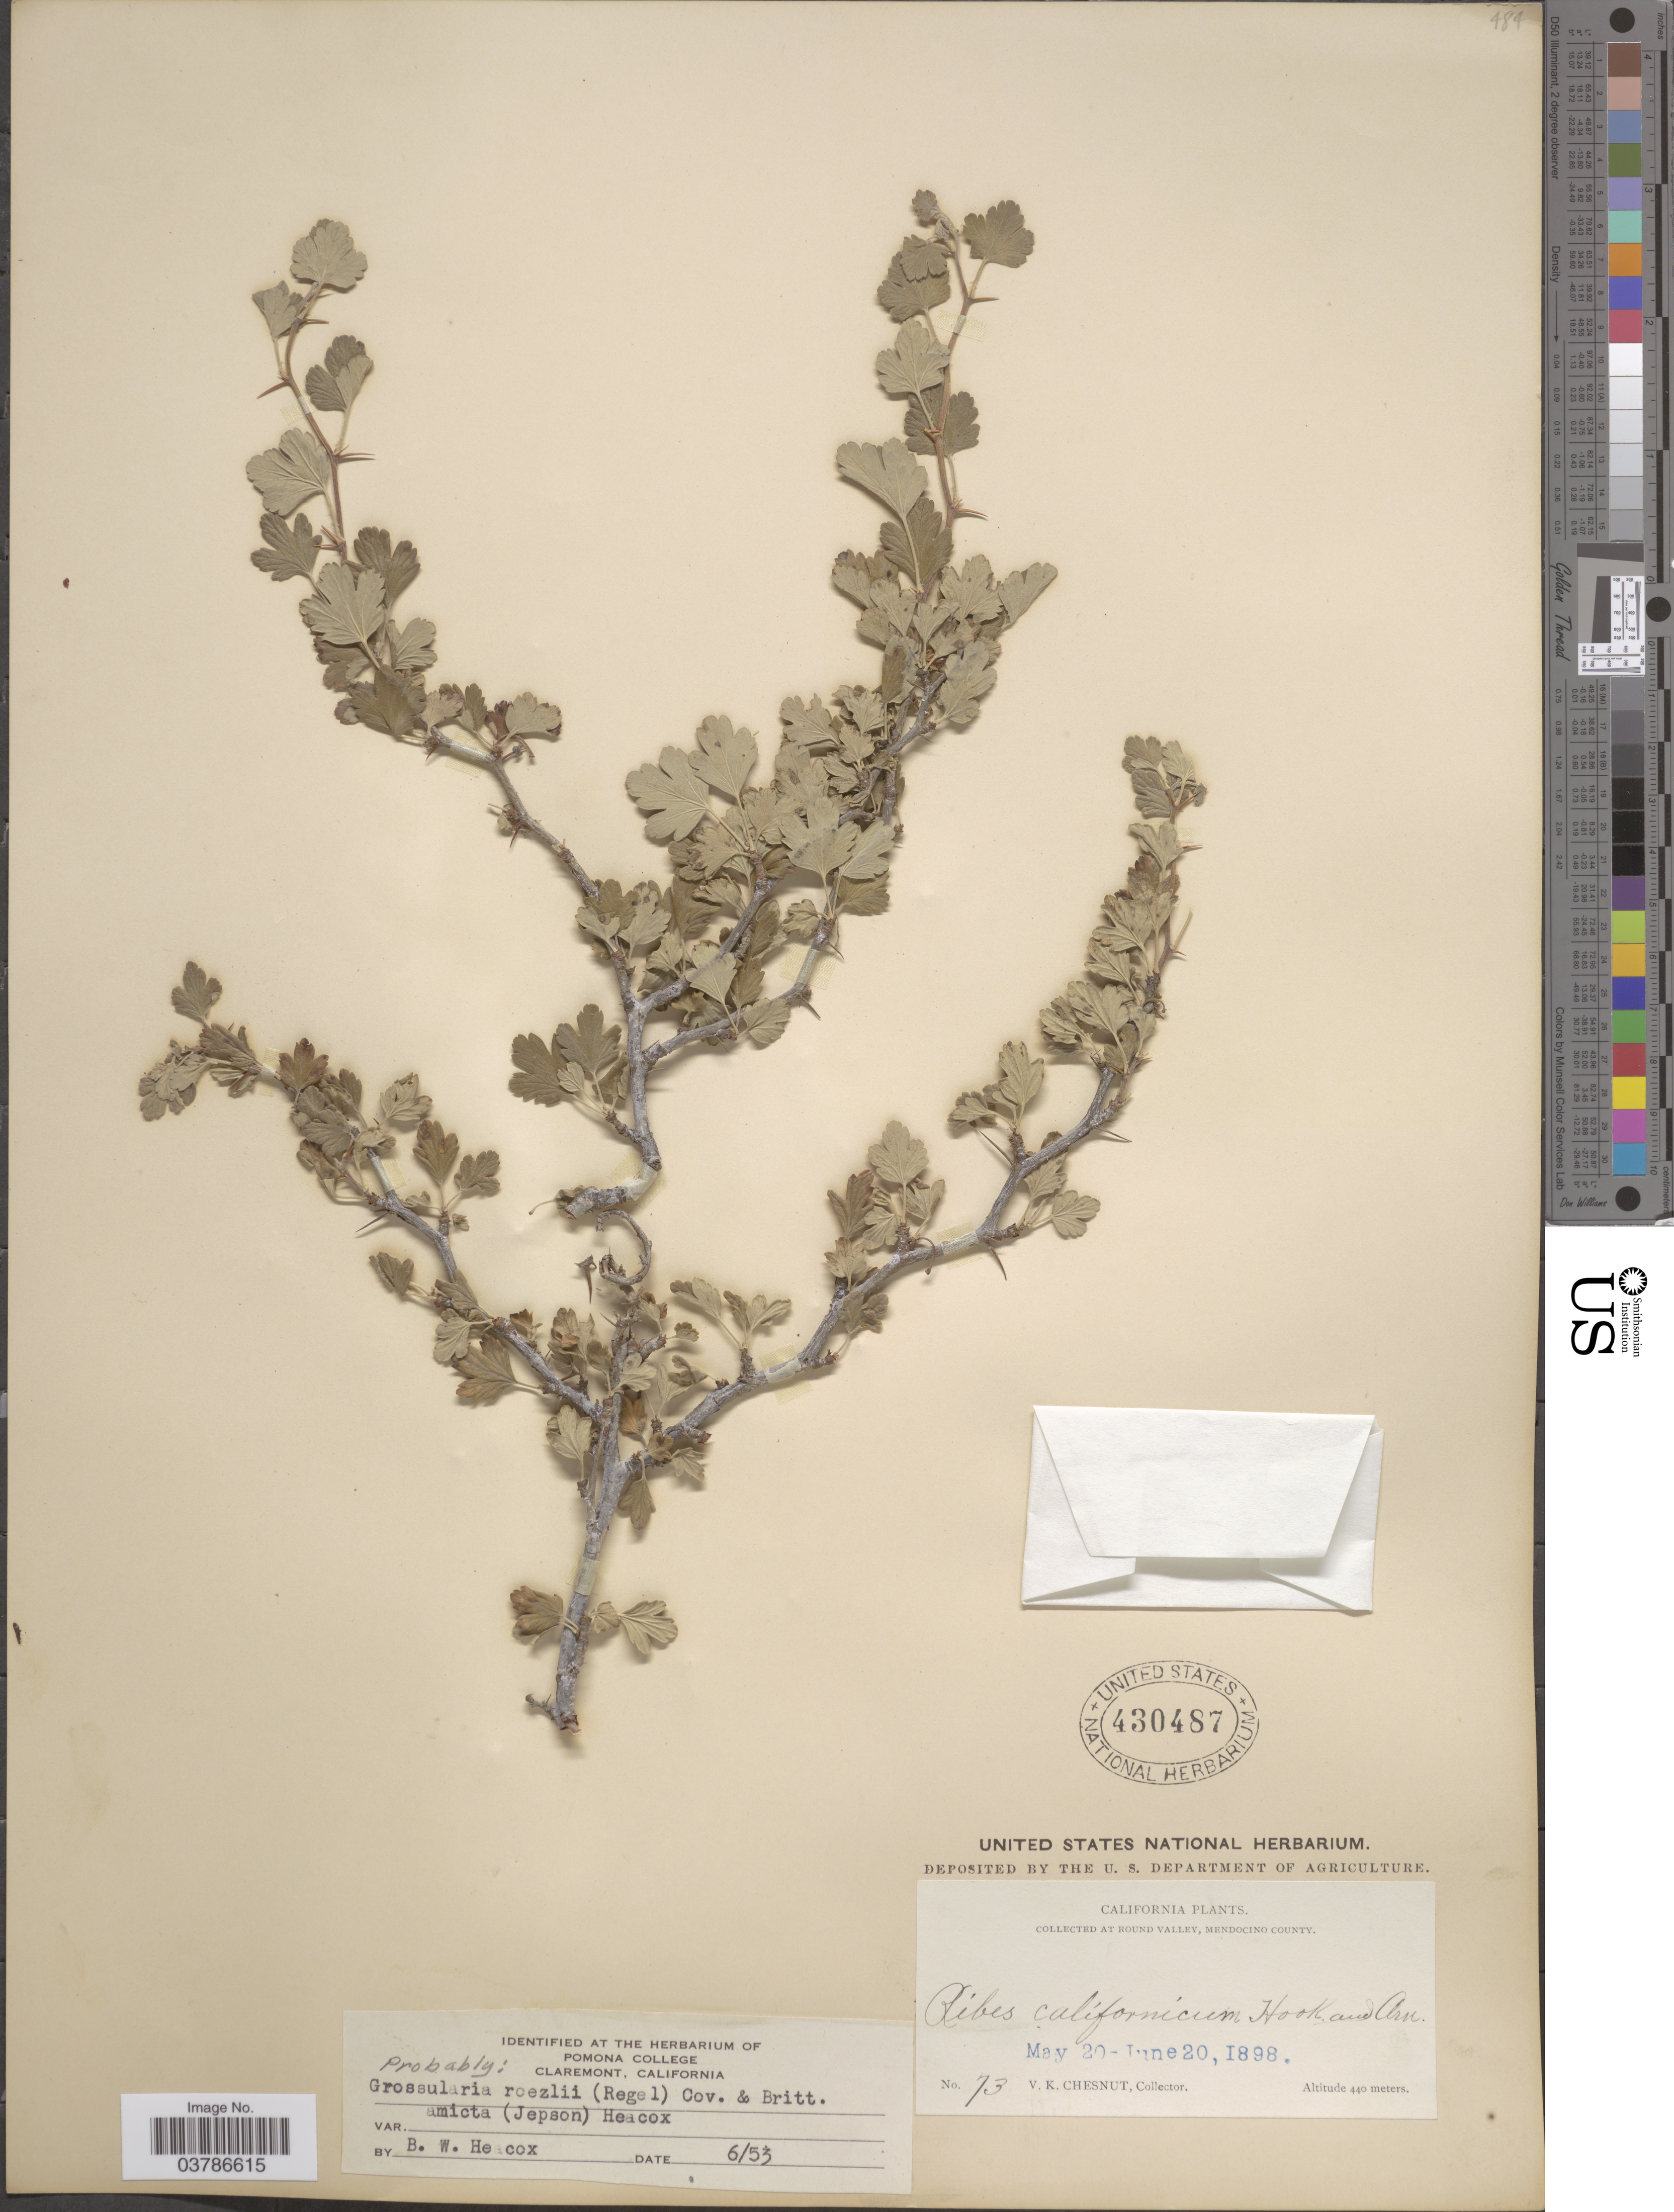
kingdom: Plantae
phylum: Tracheophyta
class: Magnoliopsida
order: Saxifragales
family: Grossulariaceae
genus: Ribes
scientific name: Ribes roezlii var. amictum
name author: (Greene) Jeps.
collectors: V. Chesnut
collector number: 73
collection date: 1898-05-20/1898-06-20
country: United States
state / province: California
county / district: Mendocino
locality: At Round Valley, Mendocino County.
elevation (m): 440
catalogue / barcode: US 430487